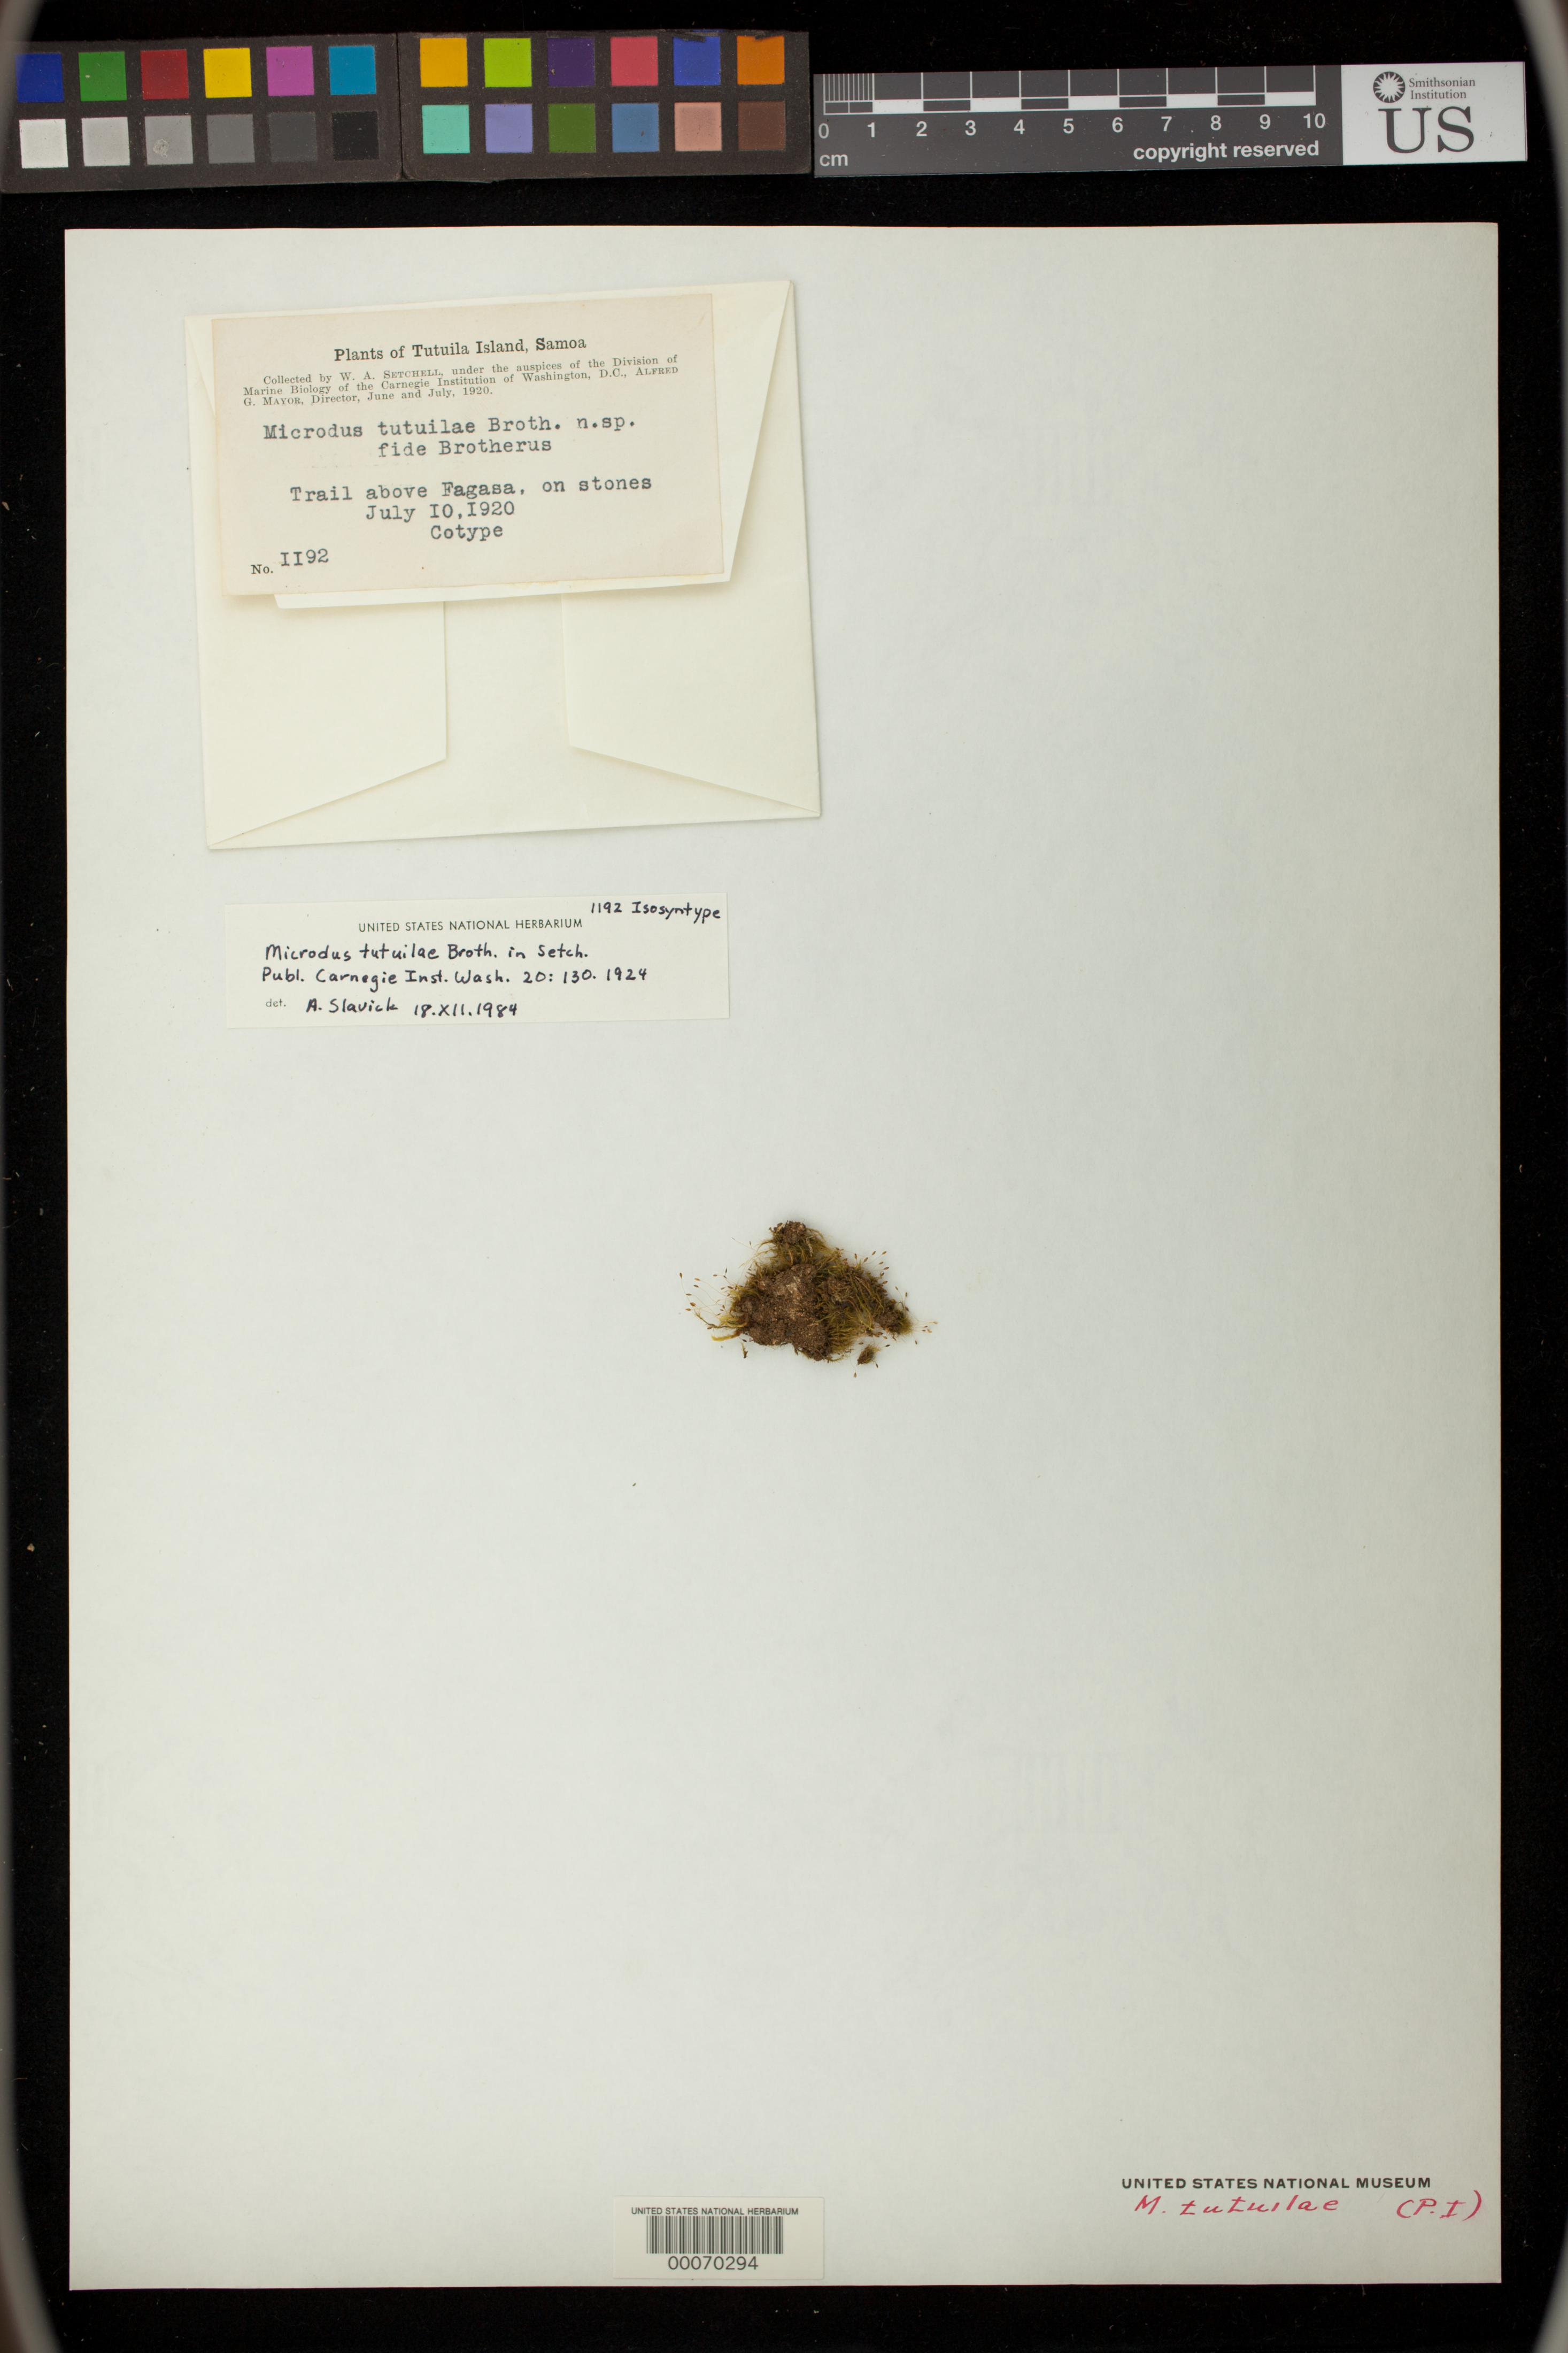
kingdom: Plantae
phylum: Bryophyta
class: Bryopsida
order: Dicranales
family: Dicranellaceae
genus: Microdus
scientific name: Microdus tutuilae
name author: Broth. in Setch.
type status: Isosyntype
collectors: W. Setchell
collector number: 1192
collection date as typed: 10 Jul 1920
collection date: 1920-07-10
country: American Samoa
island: Tutua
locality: Trail above Fagasa.